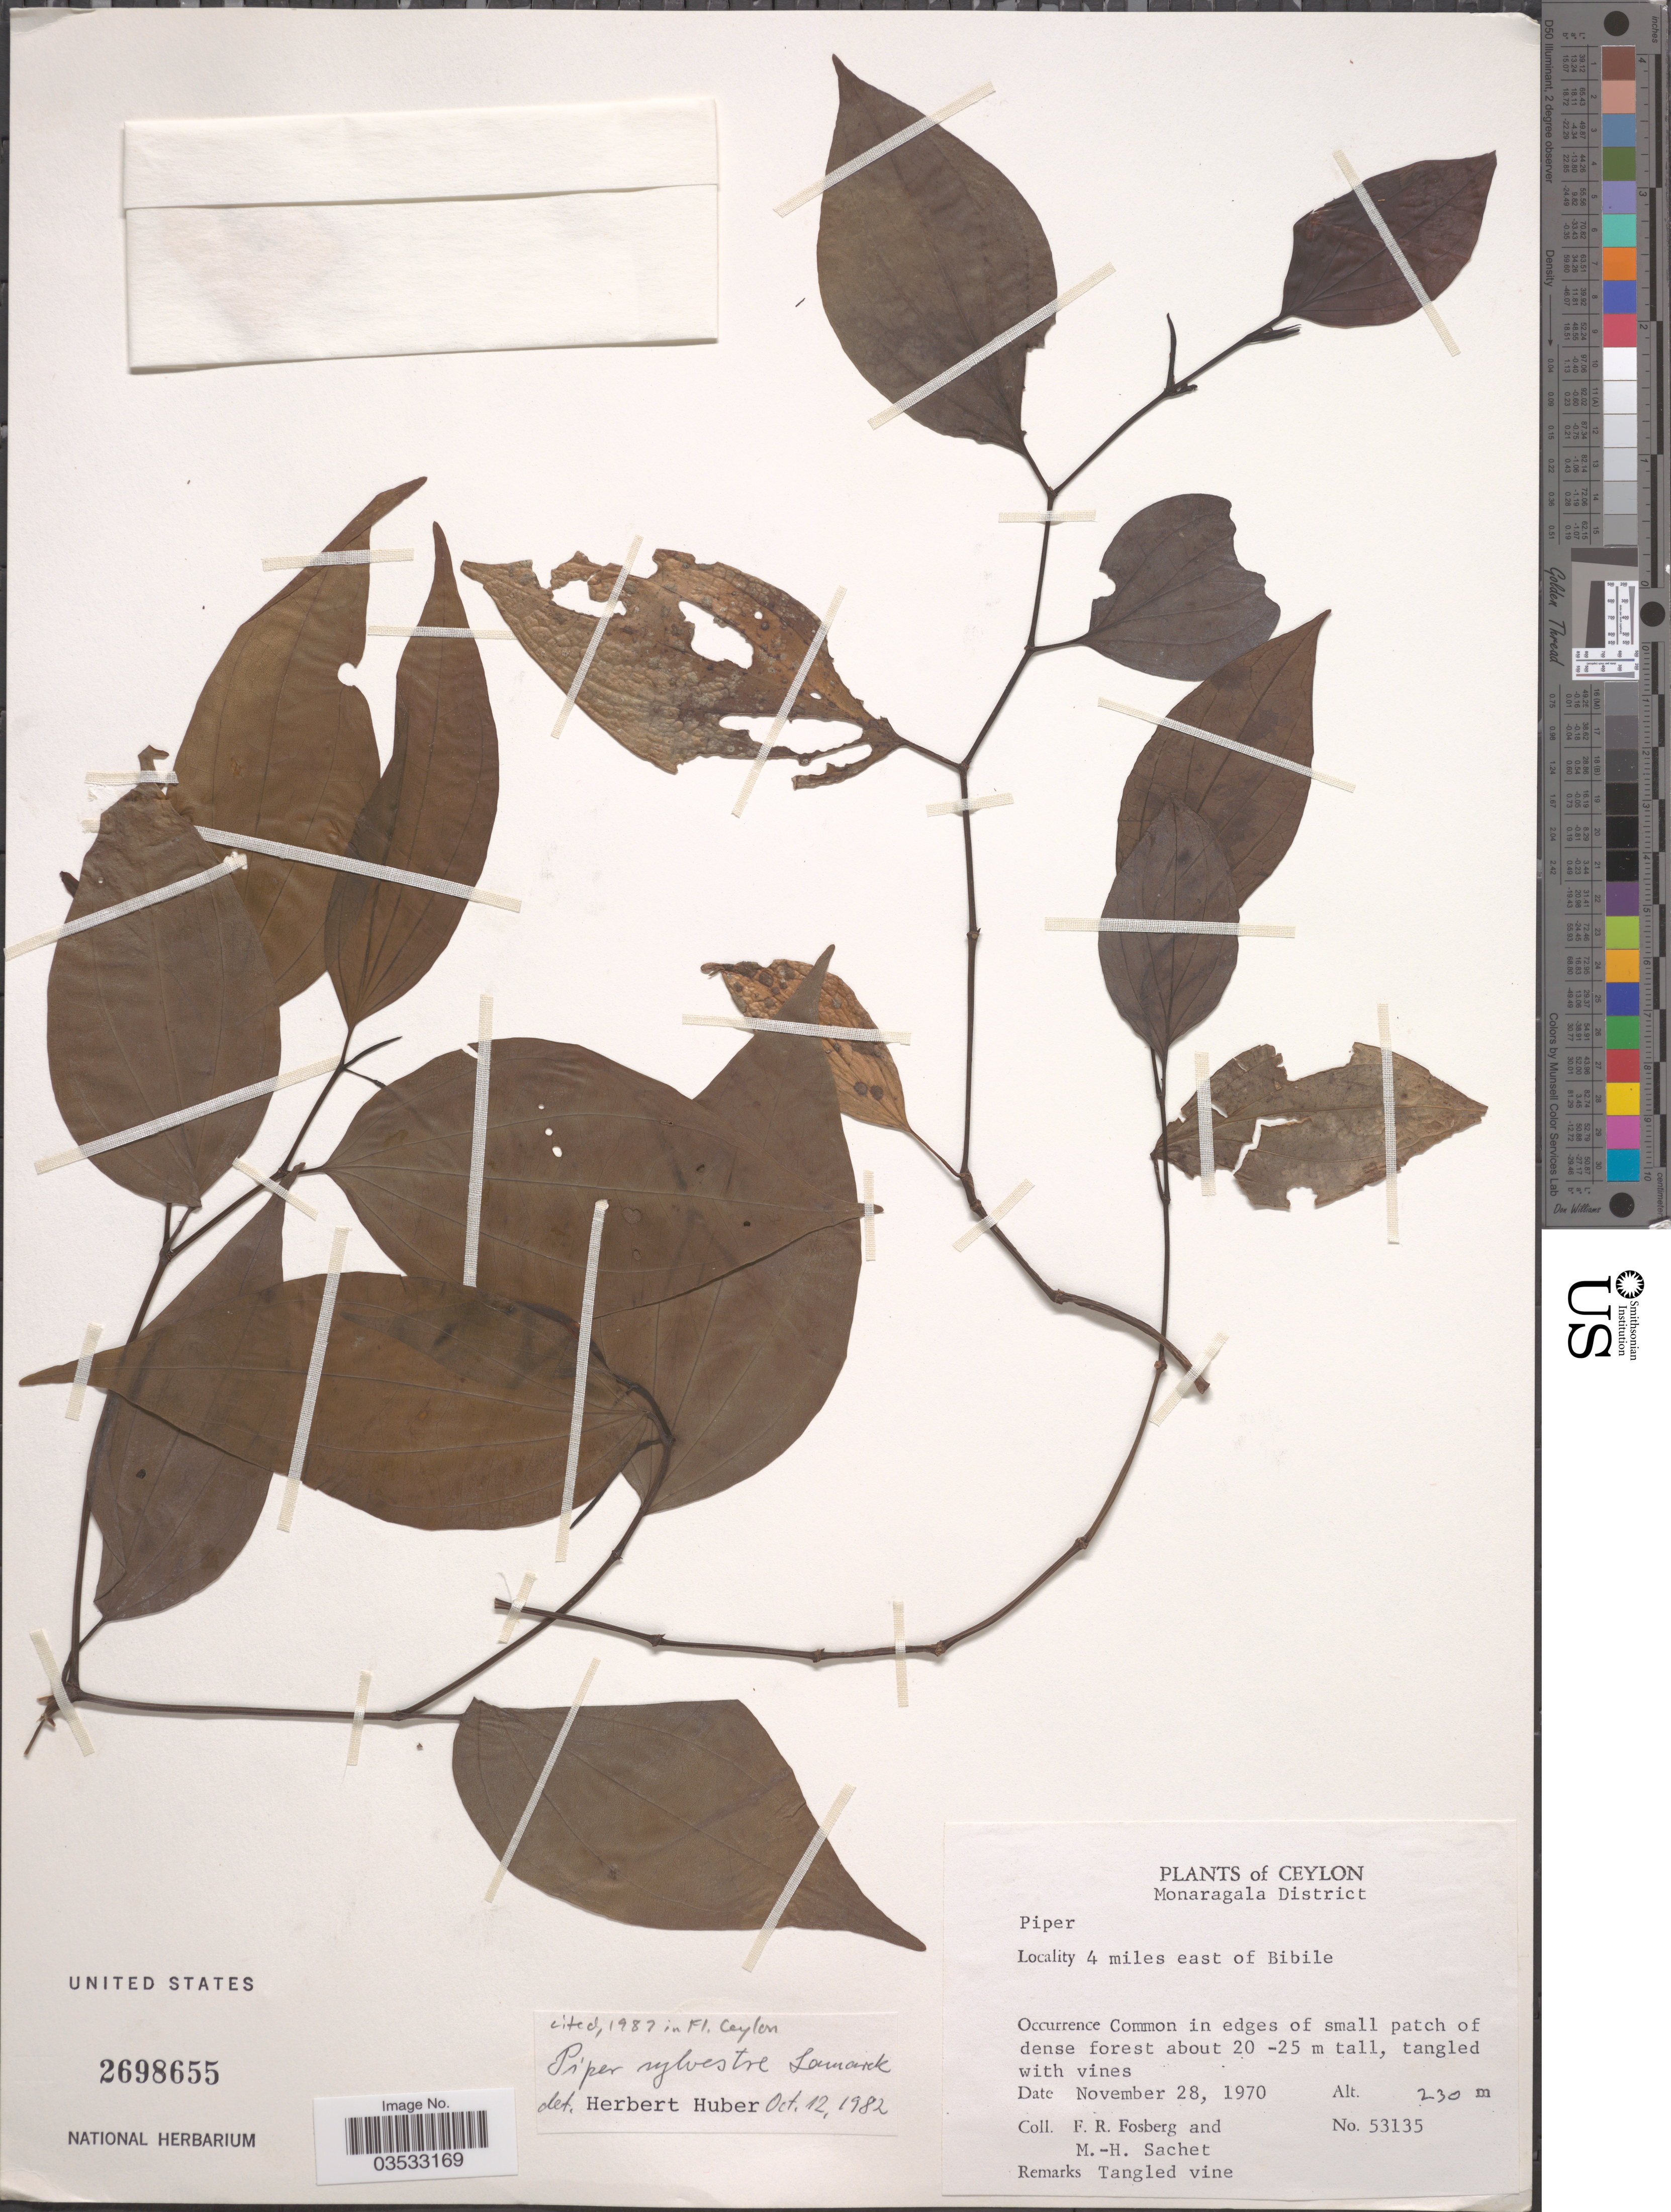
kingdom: Plantae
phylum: Tracheophyta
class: Magnoliopsida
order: Piperales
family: Piperaceae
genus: Piper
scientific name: Piper sylvestre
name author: Lour.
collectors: F. R. Fosberg & M.-H. Sachet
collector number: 53135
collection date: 1970-11-28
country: Sri Lanka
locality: Ceylon. Monaragala District, 4 miles east of Bibile.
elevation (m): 230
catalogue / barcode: US 2698655